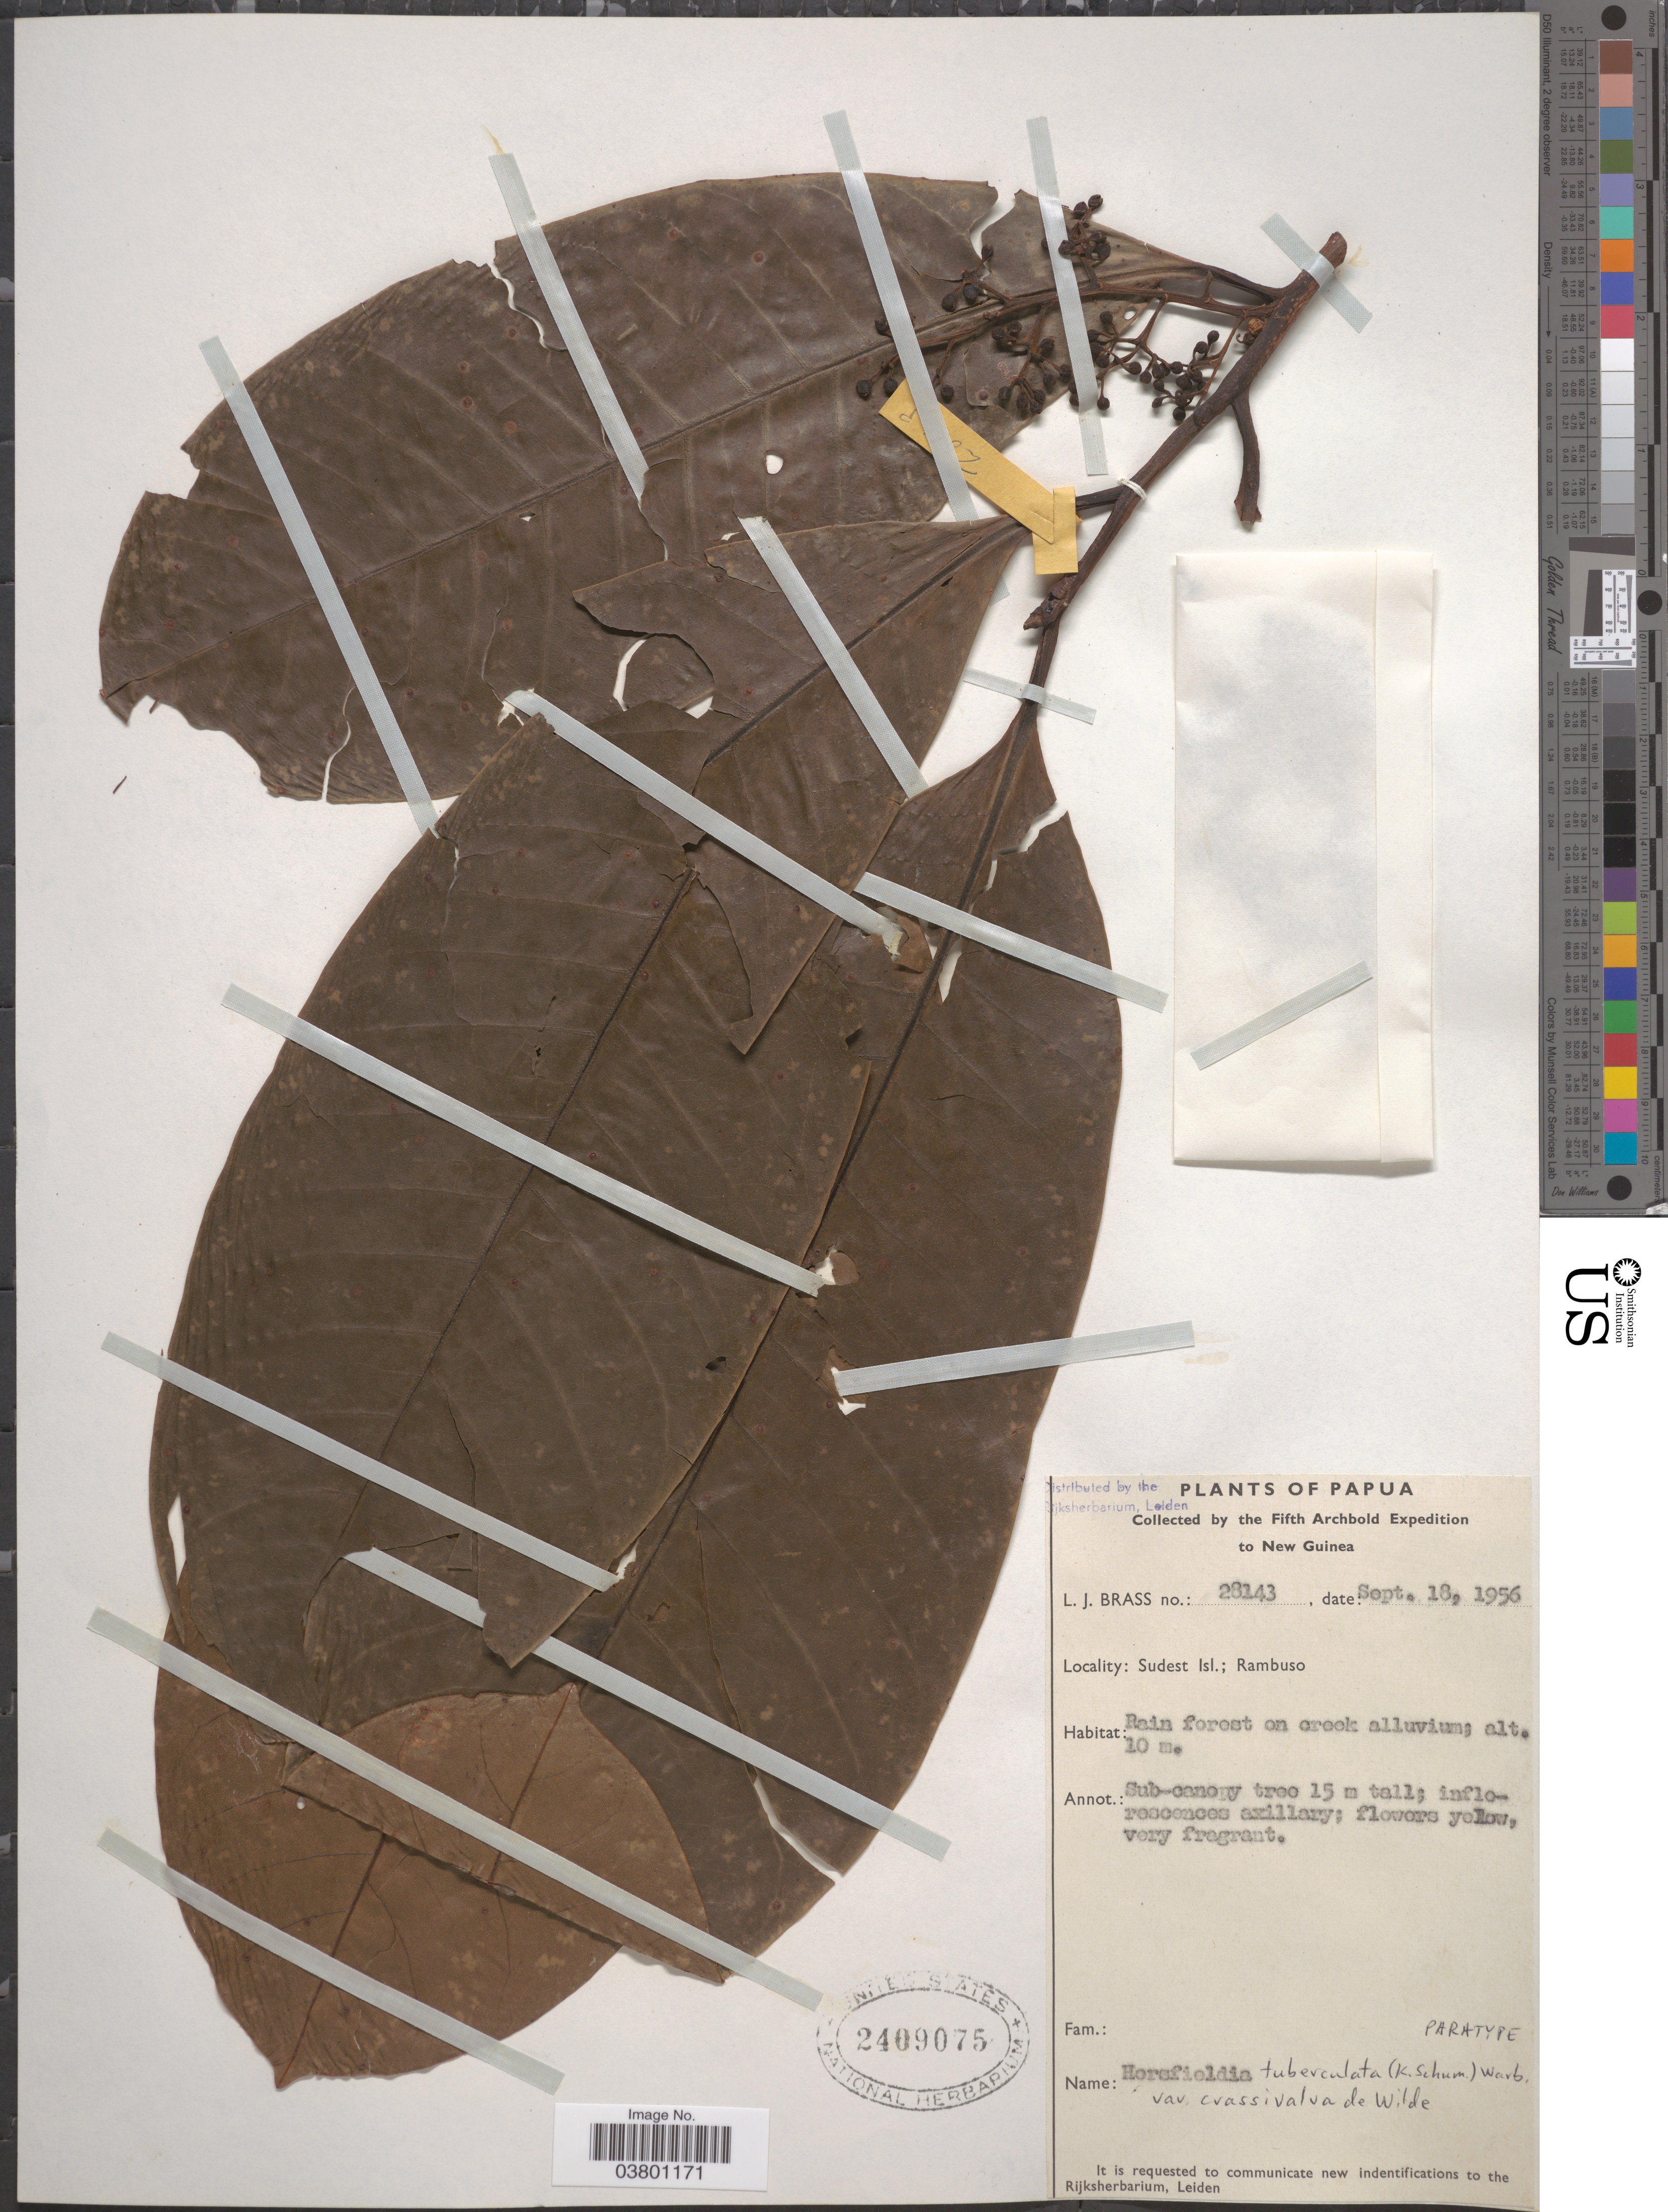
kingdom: Plantae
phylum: Tracheophyta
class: Magnoliopsida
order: Magnoliales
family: Myristicaceae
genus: Horsfieldia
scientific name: Horsfieldia tuberculata var. crassivalva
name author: W.J. de Wilde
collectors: L. J. Brass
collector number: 28143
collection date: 1956-09-18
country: Papua New Guinea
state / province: Milne Bay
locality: Papua. New Guinea. Sudest Isl.; Rambuso.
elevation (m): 10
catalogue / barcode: US 2409075